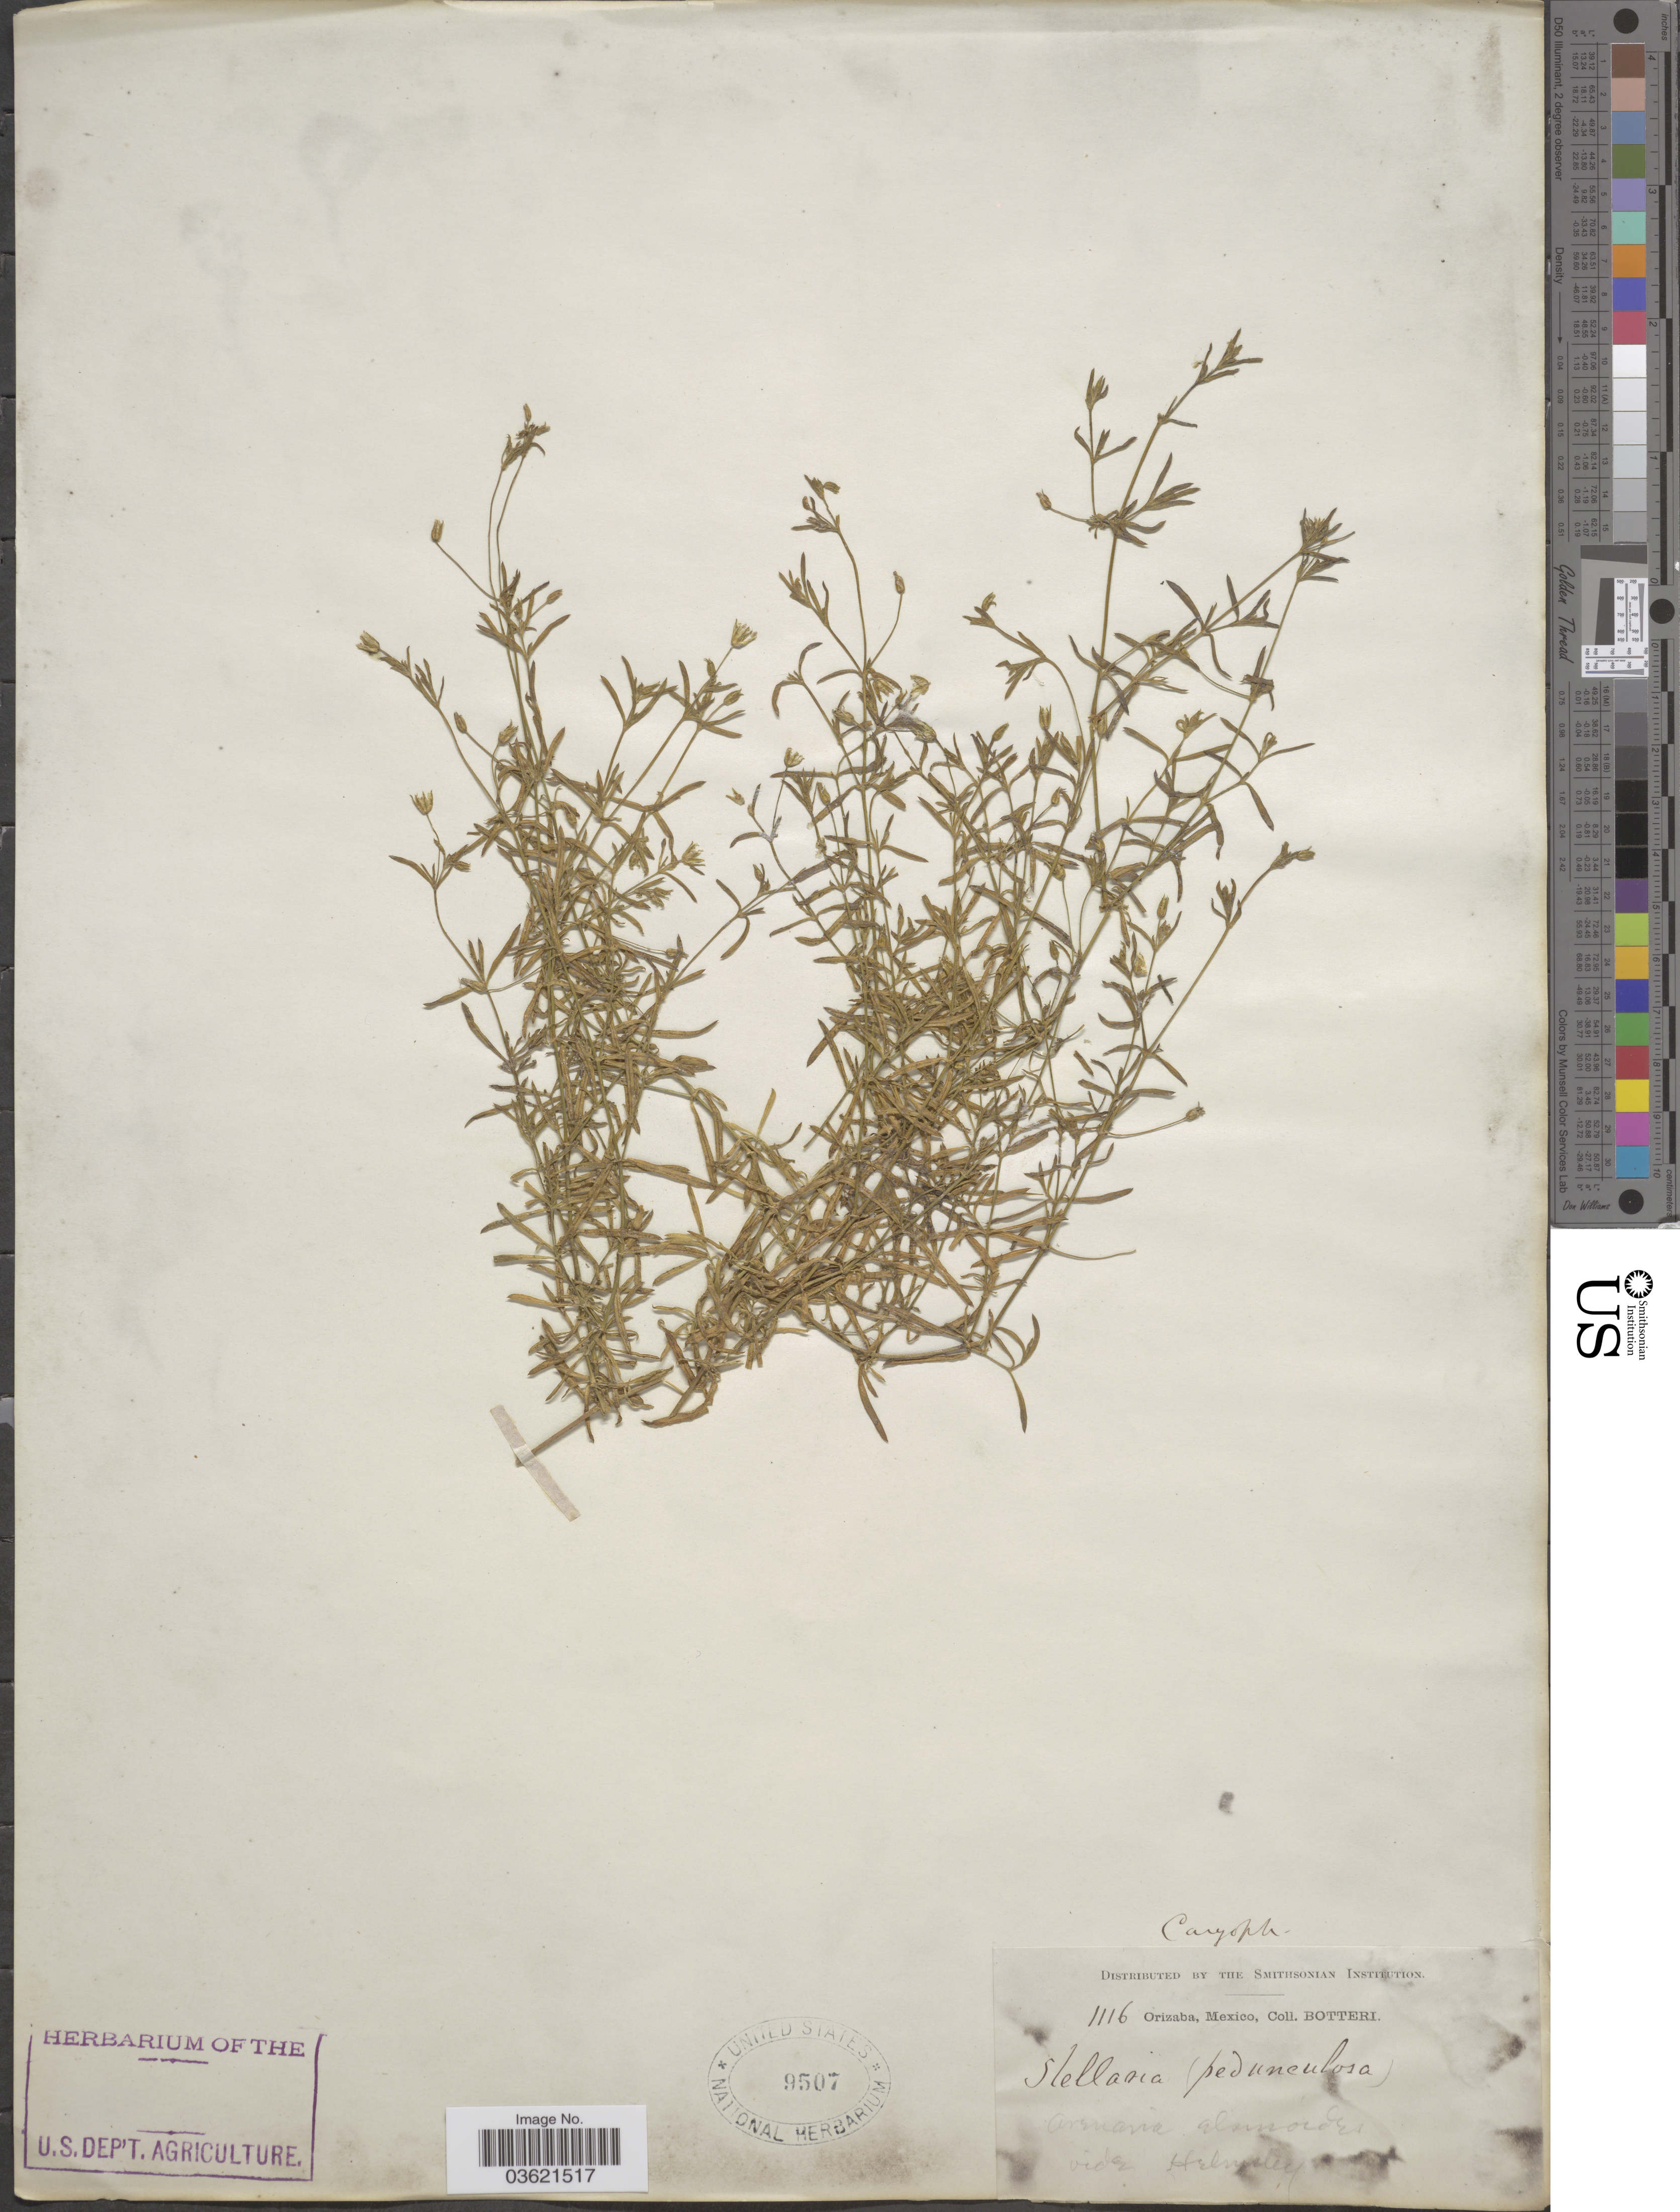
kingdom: Plantae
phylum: Tracheophyta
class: Magnoliopsida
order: Caryophyllales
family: Caryophyllaceae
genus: Arenaria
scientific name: Arenaria lanuginosa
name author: (Michx.) Rohrb.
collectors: -. Botteri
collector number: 1116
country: Mexico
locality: Orizaba.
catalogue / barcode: US 9507